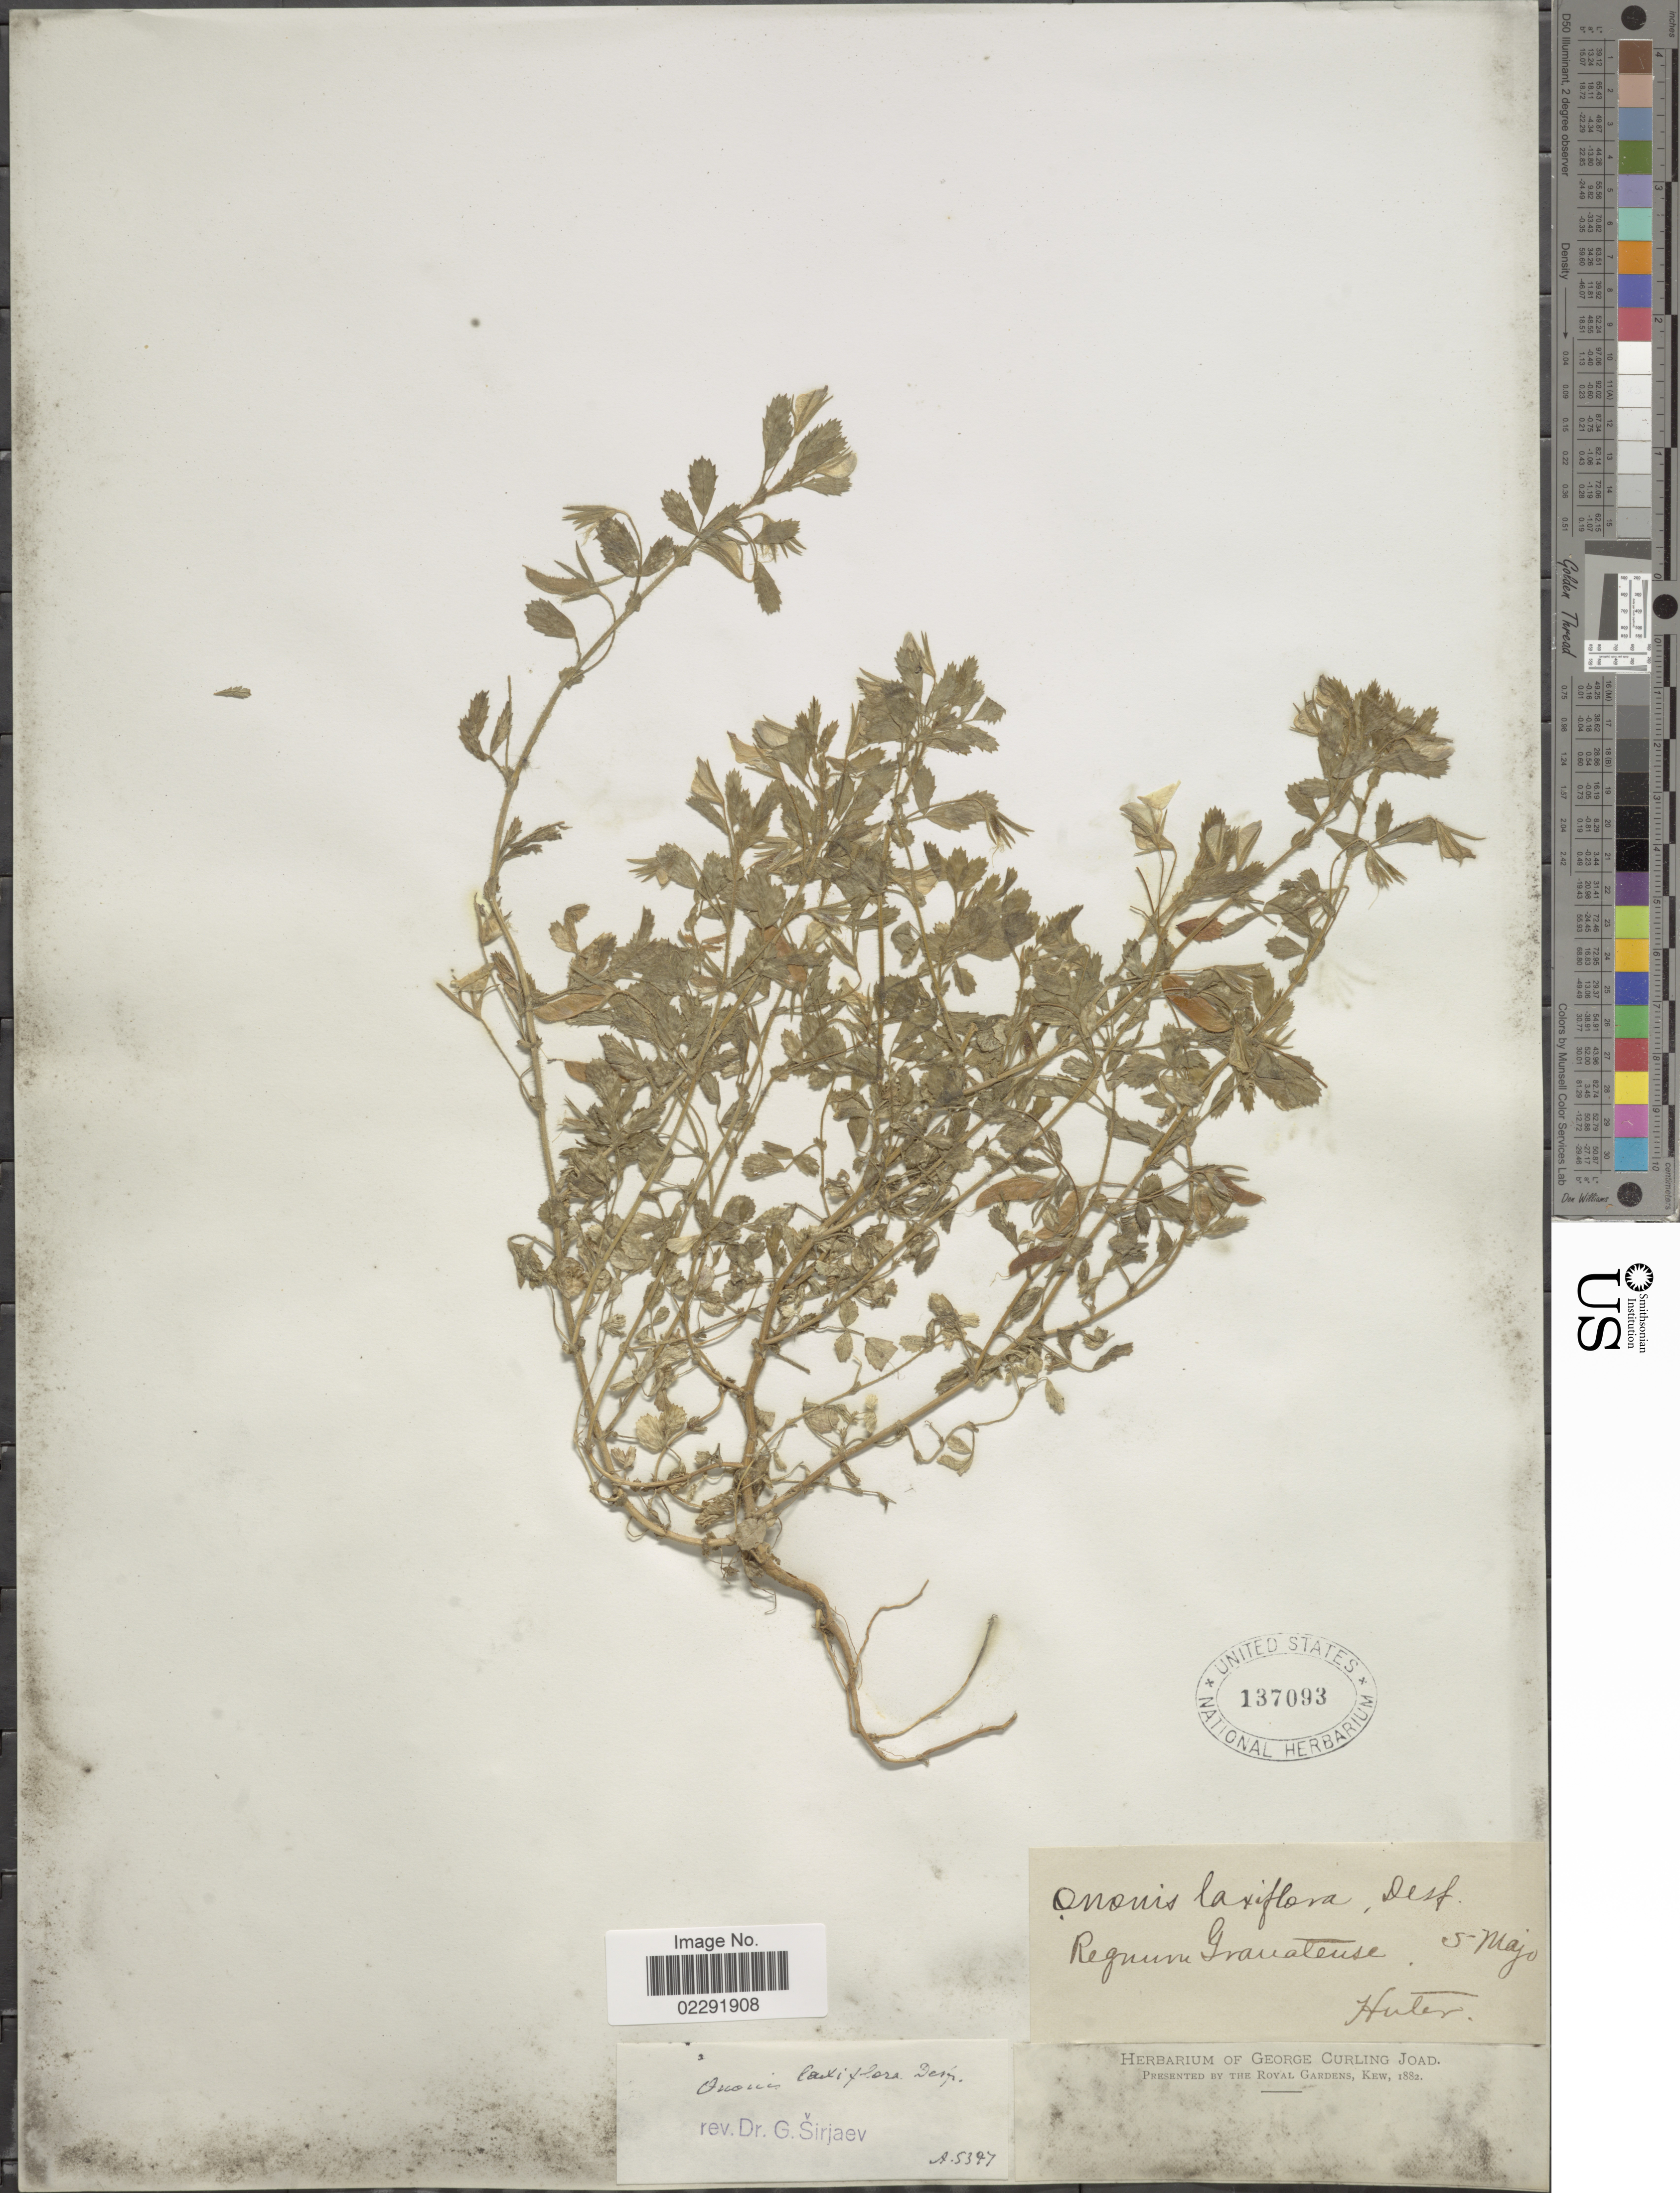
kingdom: Plantae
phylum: Tracheophyta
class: Magnoliopsida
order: Fabales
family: Fabaceae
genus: Ononis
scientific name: Ononis laxiflora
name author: Desf.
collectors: -. Huter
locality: Regnum Granatense. [interpreted]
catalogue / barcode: US 137093